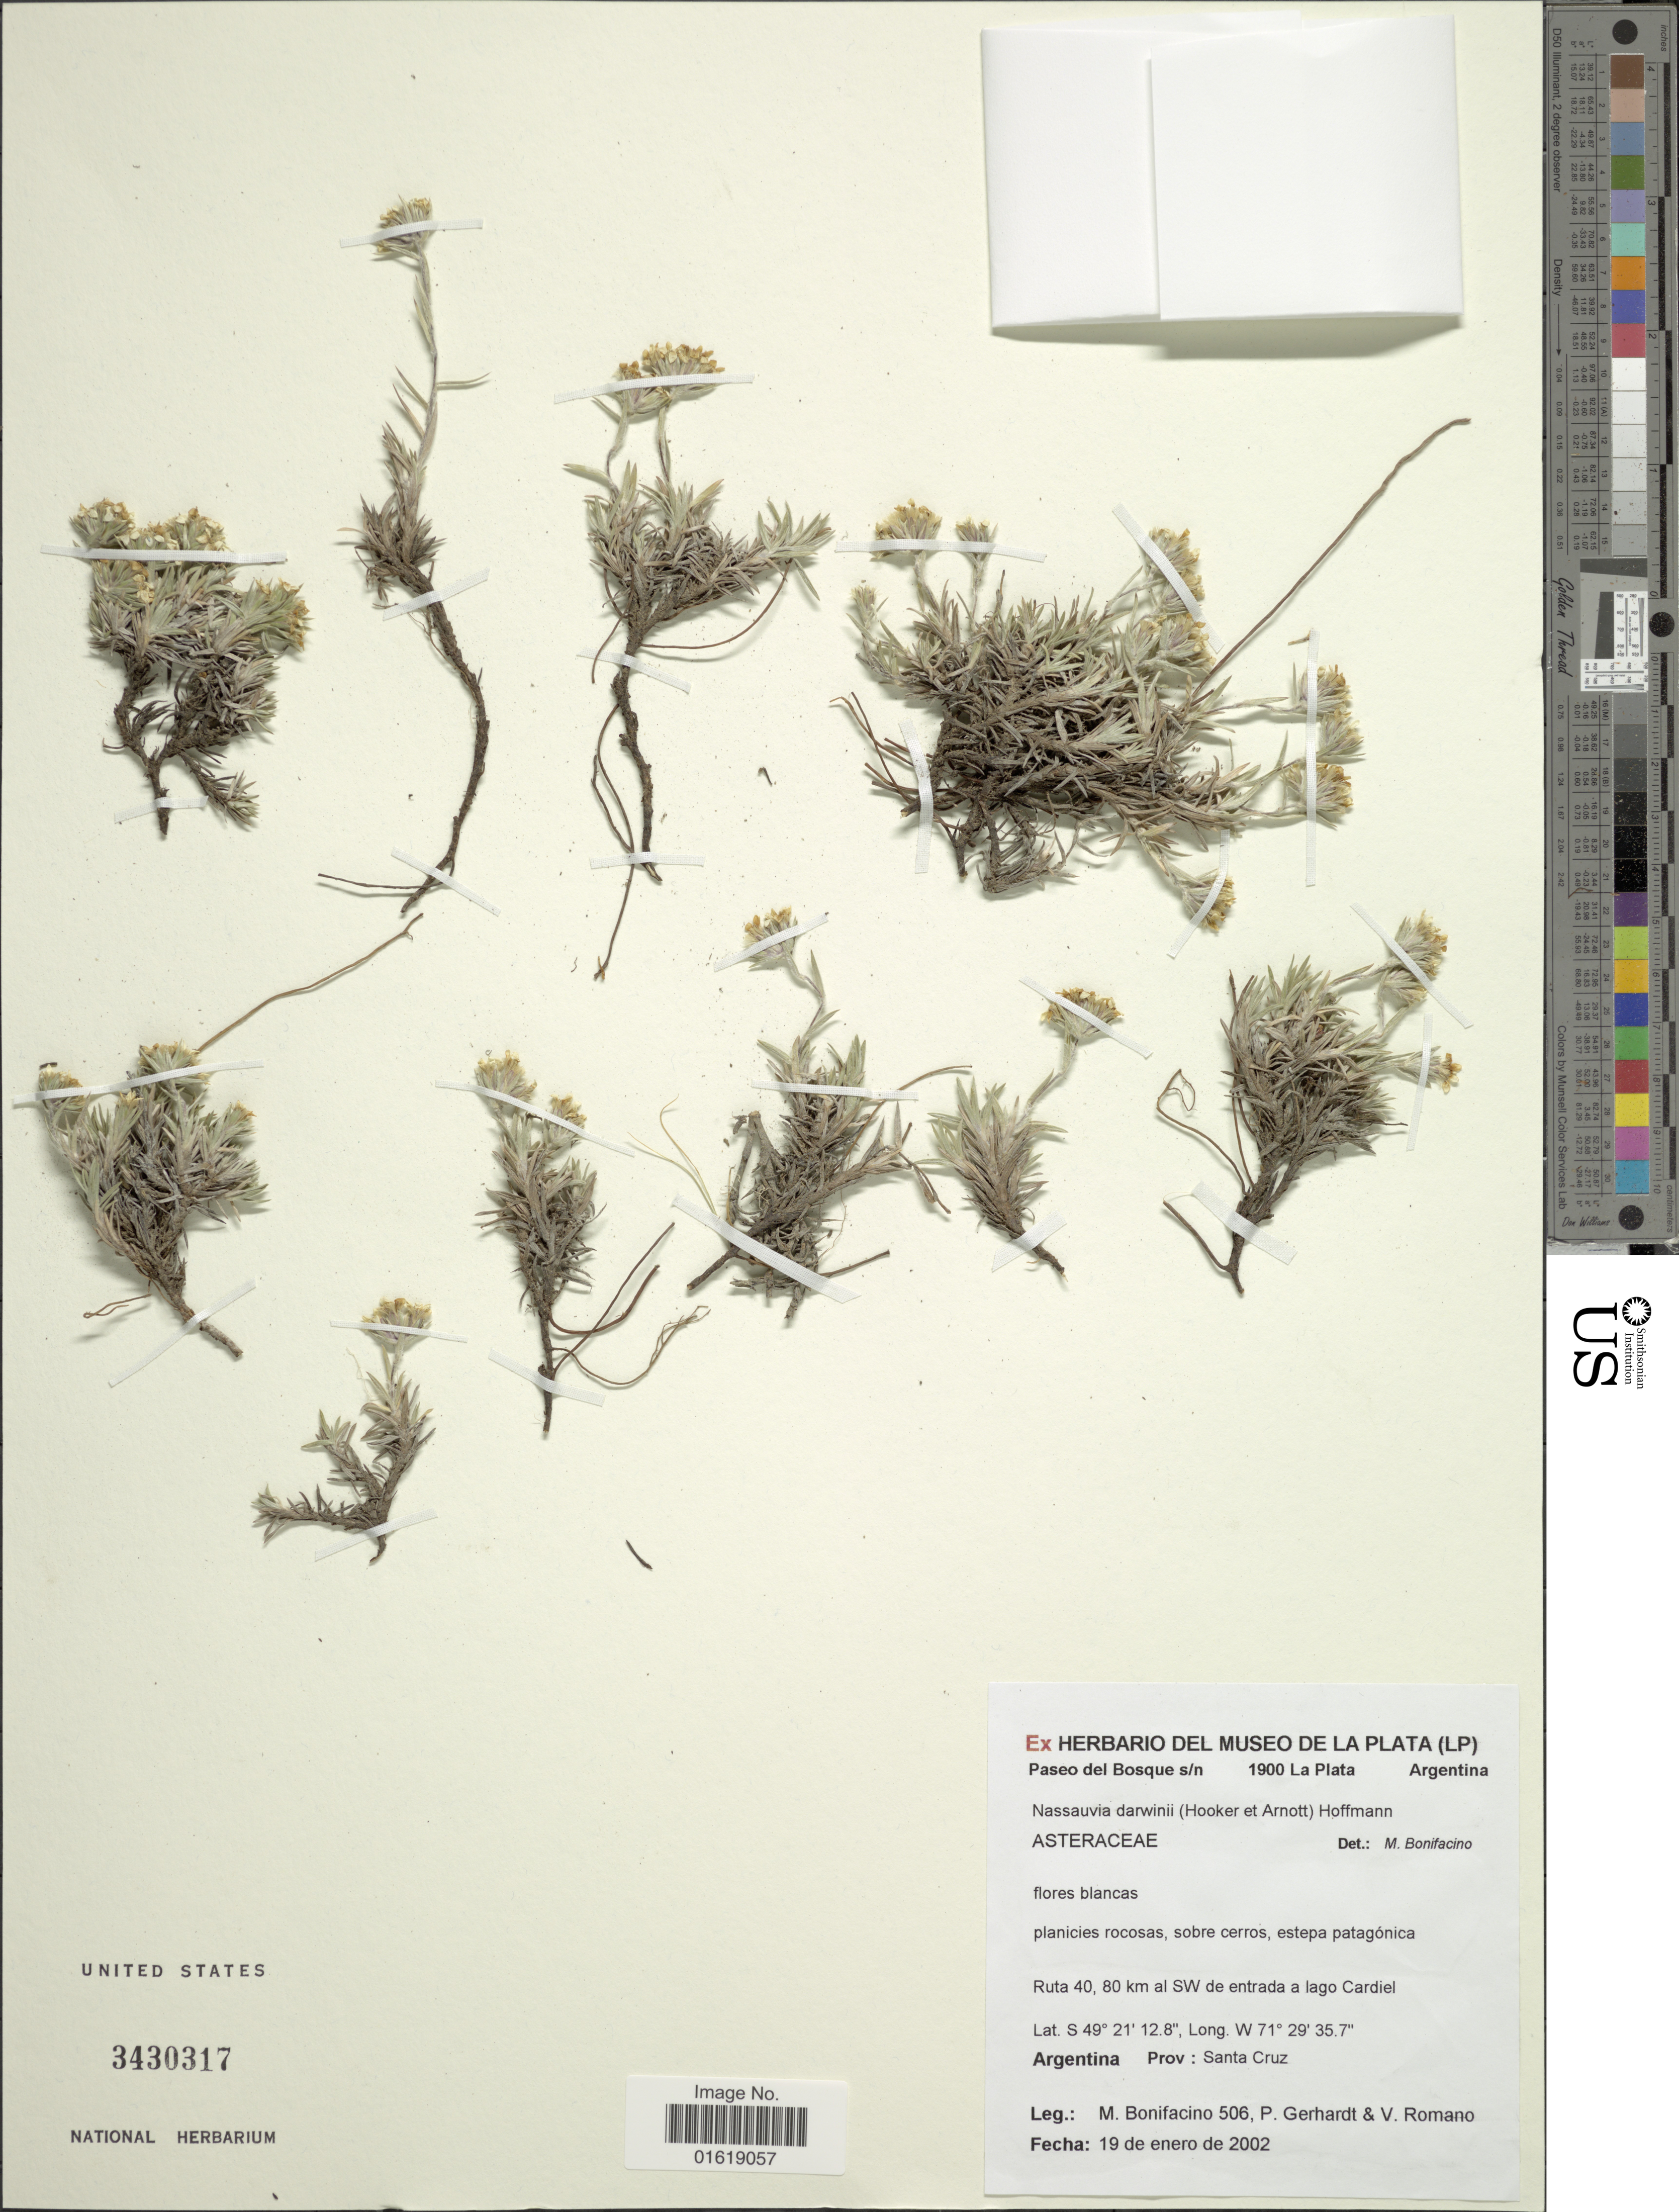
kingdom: Plantae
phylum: Tracheophyta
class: Magnoliopsida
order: Asterales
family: Asteraceae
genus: Nassauvia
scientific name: Nassauvia darwinii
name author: (Hook. & Arn.) O. Hoffm. & Dusén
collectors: M. Bonifacino, P. Gerhardt & V. Romano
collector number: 0506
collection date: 2002-01-19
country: Argentina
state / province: Santa Cruz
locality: Ruta 40, 80 km al SW de entrada a lago Cardiel. .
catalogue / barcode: US 3430317